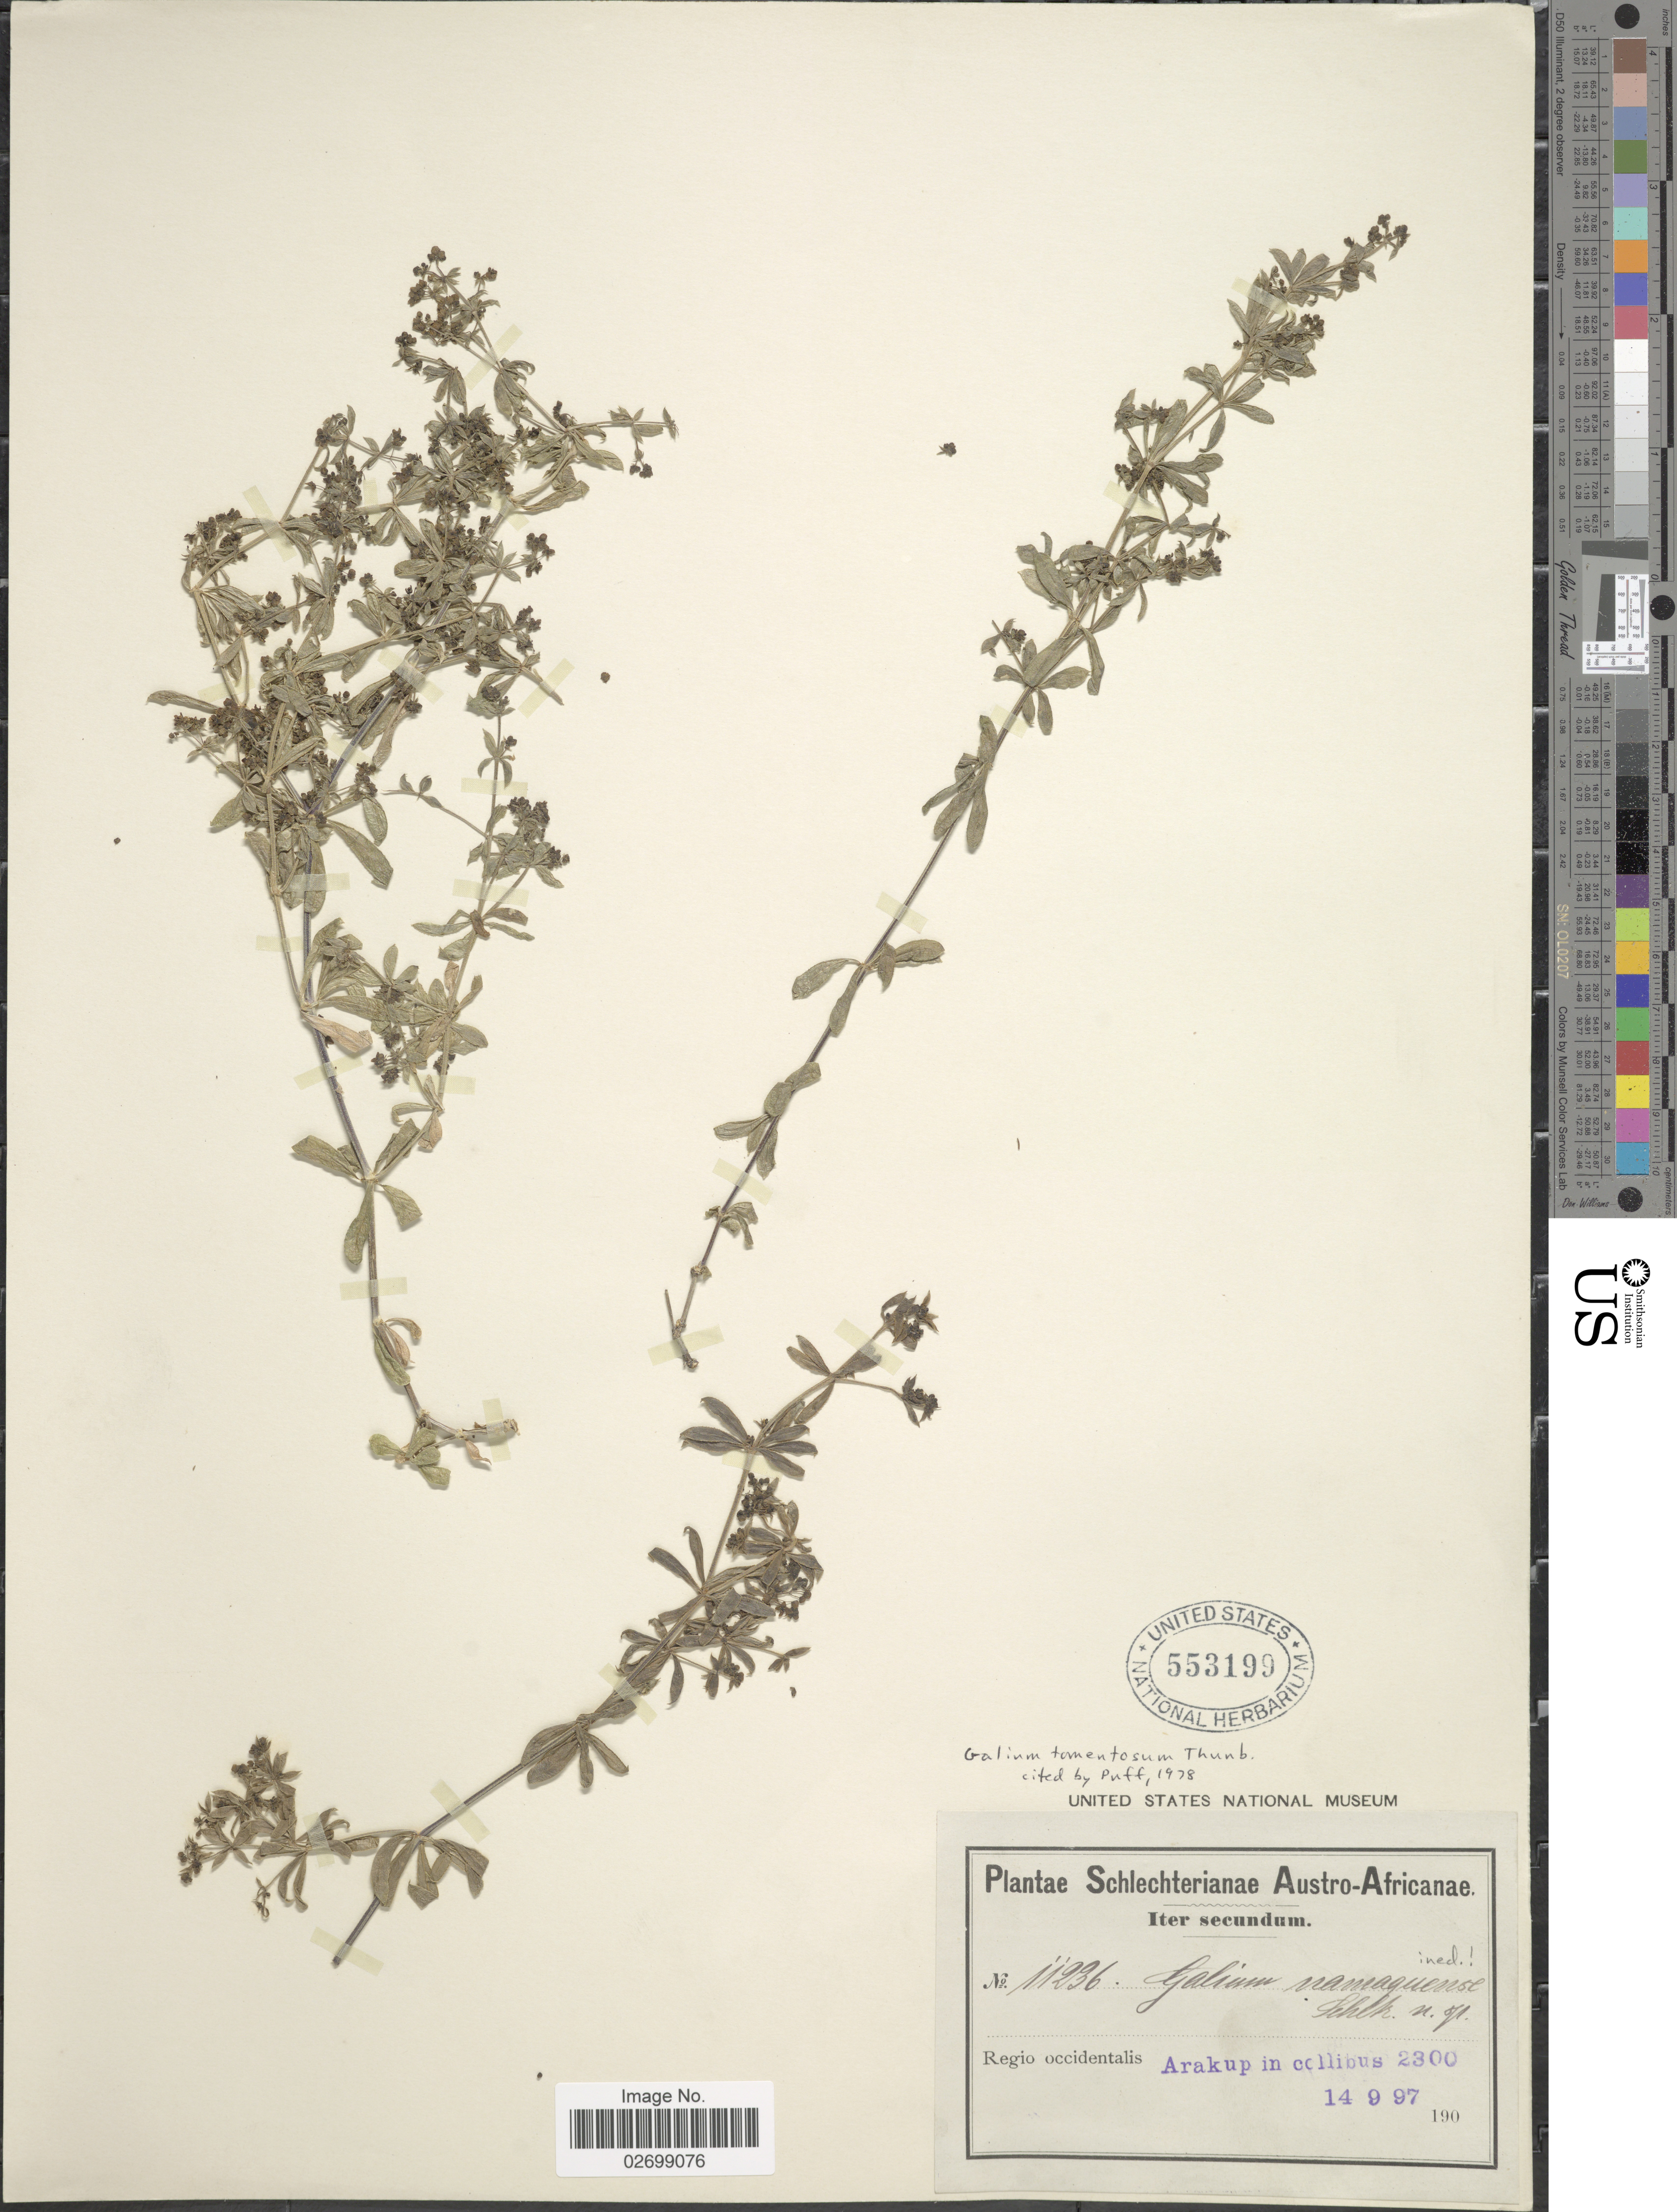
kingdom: Plantae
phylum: Tracheophyta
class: Magnoliopsida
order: Gentianales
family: Rubiaceae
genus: Galium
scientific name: Galium tomentosum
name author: Thunb.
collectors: Schlechter, --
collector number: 11236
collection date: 1897-09-14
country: South Africa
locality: Austro-Africanae, Regio occidentalis, Arakup in collibus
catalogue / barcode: US 553199